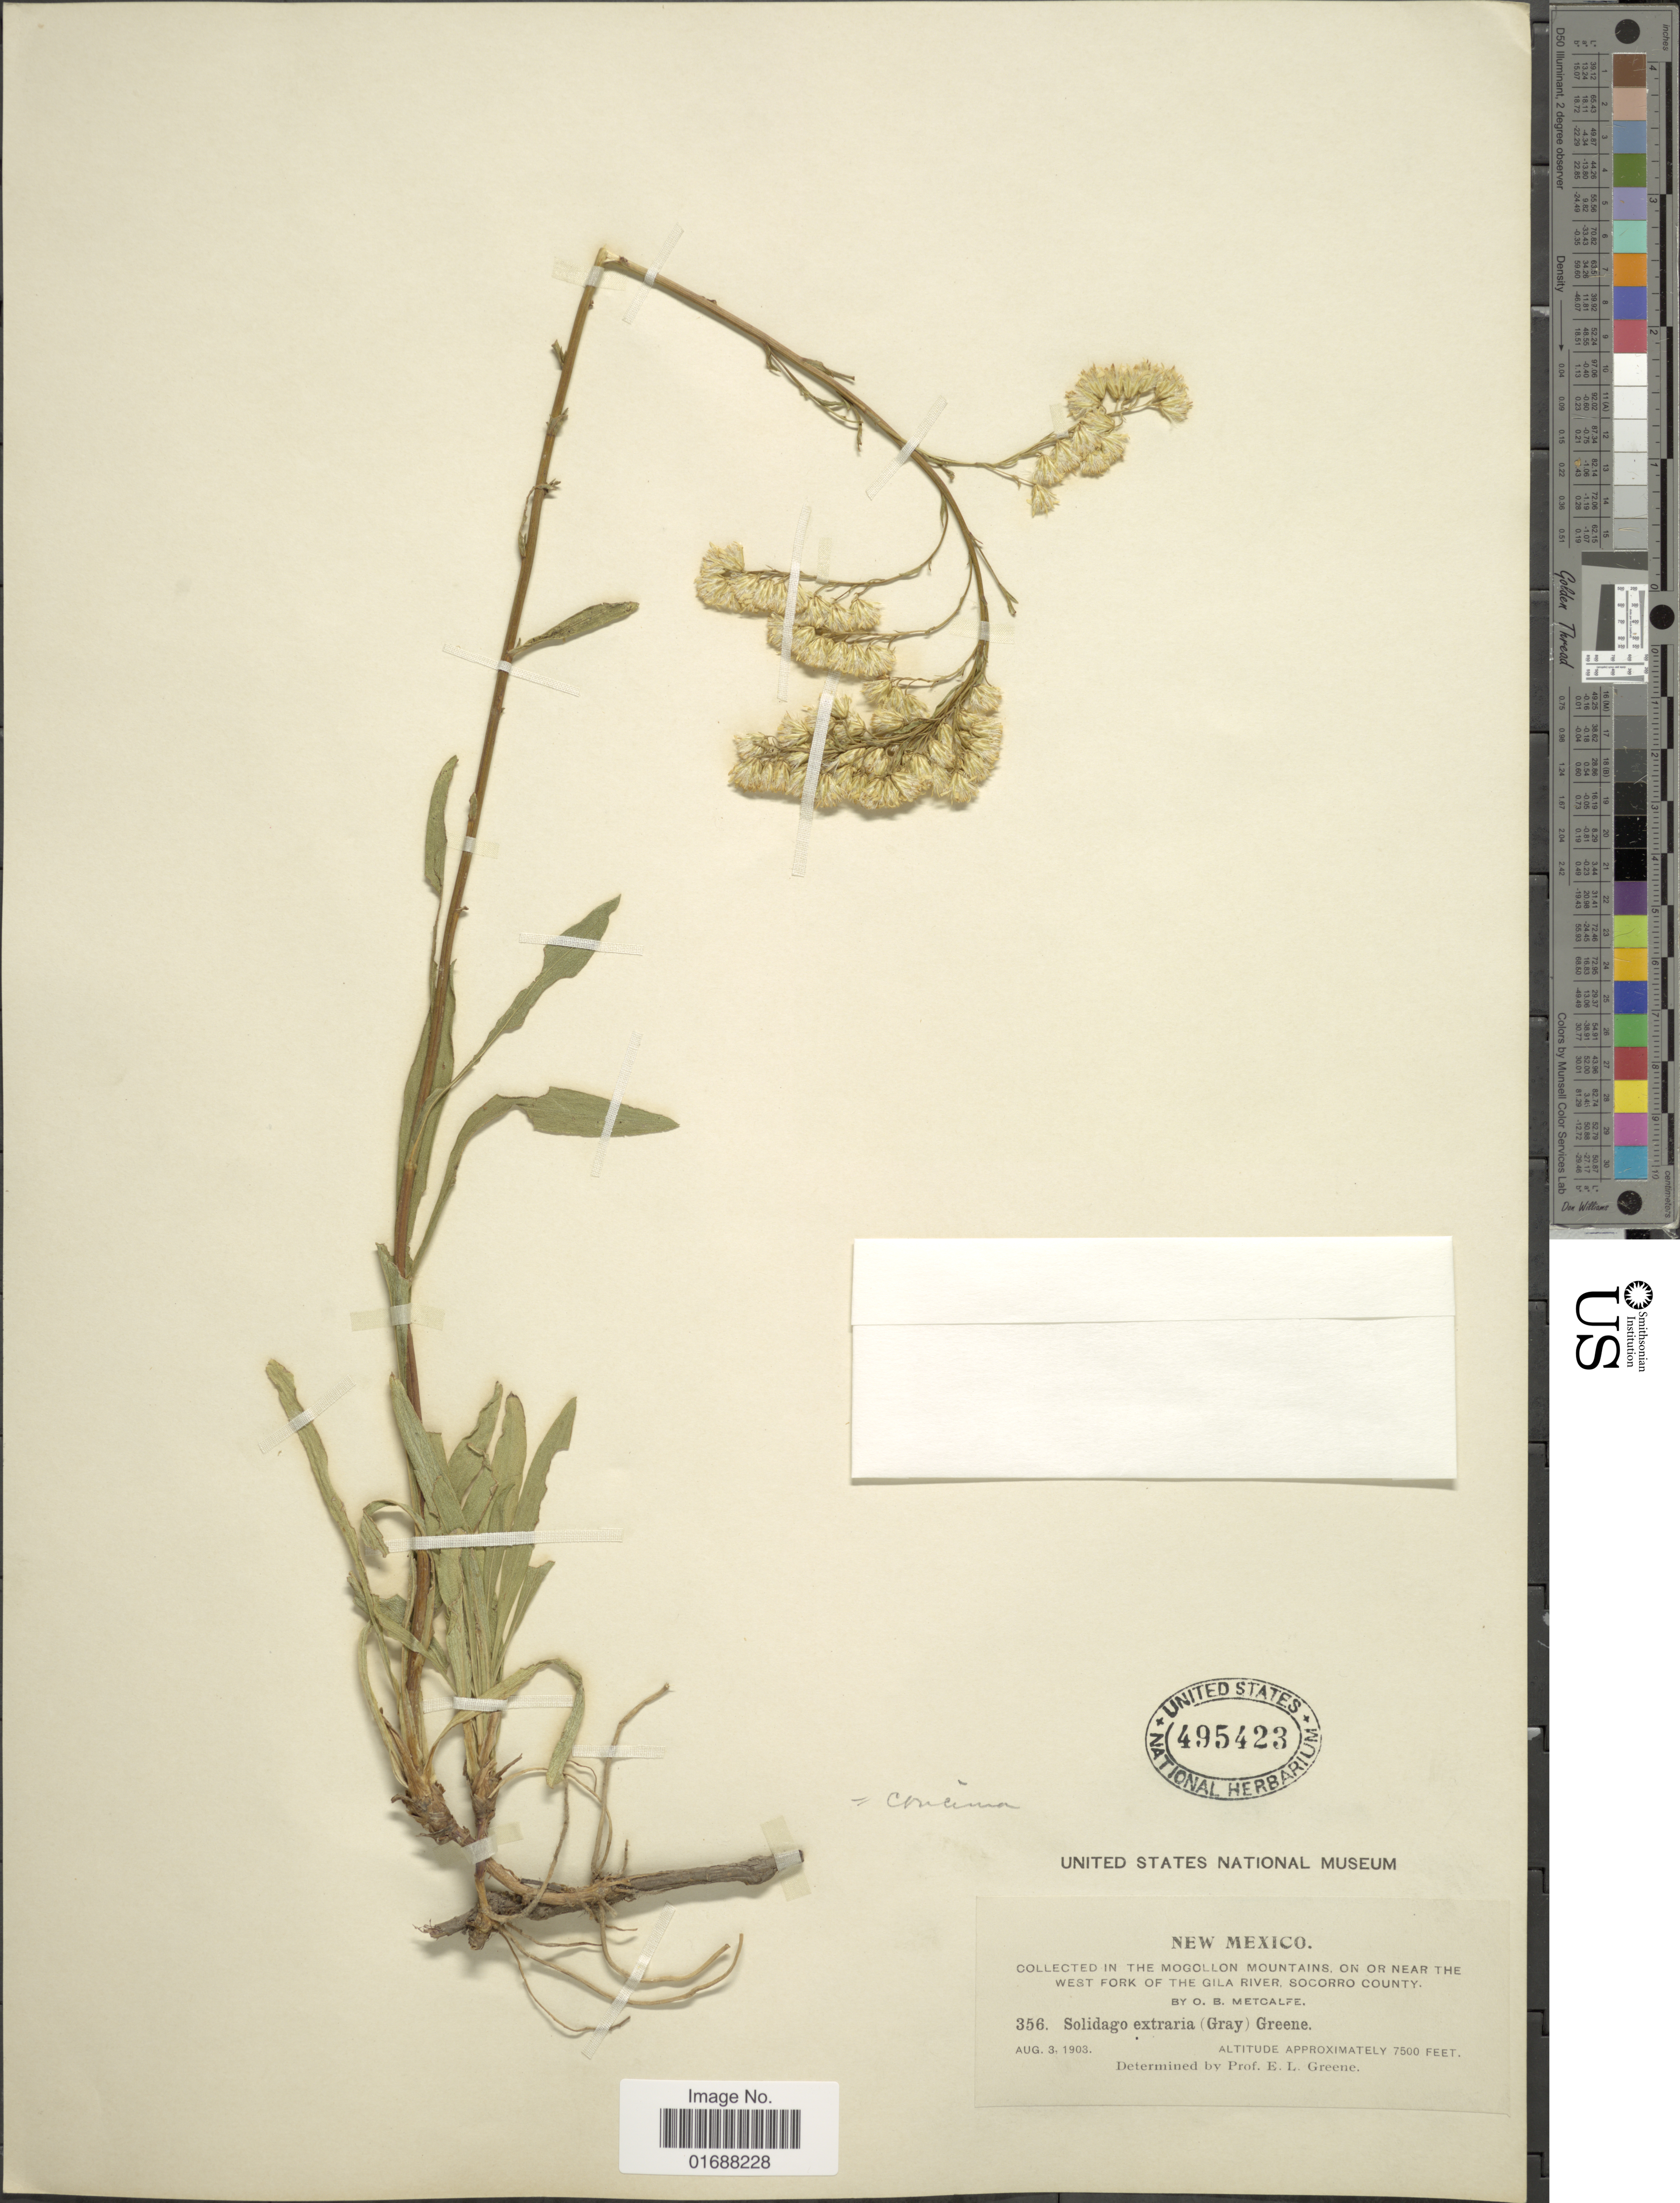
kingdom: Plantae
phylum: Tracheophyta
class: Magnoliopsida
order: Asterales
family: Asteraceae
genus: Solidago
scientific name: Solidago missouriensis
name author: Nutt.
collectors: O. B. Metcalfe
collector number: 356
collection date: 1903-08-03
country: United States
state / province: New Mexico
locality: In the Mogollon Mountains on or near the west fork of the Gila River. Socorro County.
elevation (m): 2286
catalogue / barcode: US 495423